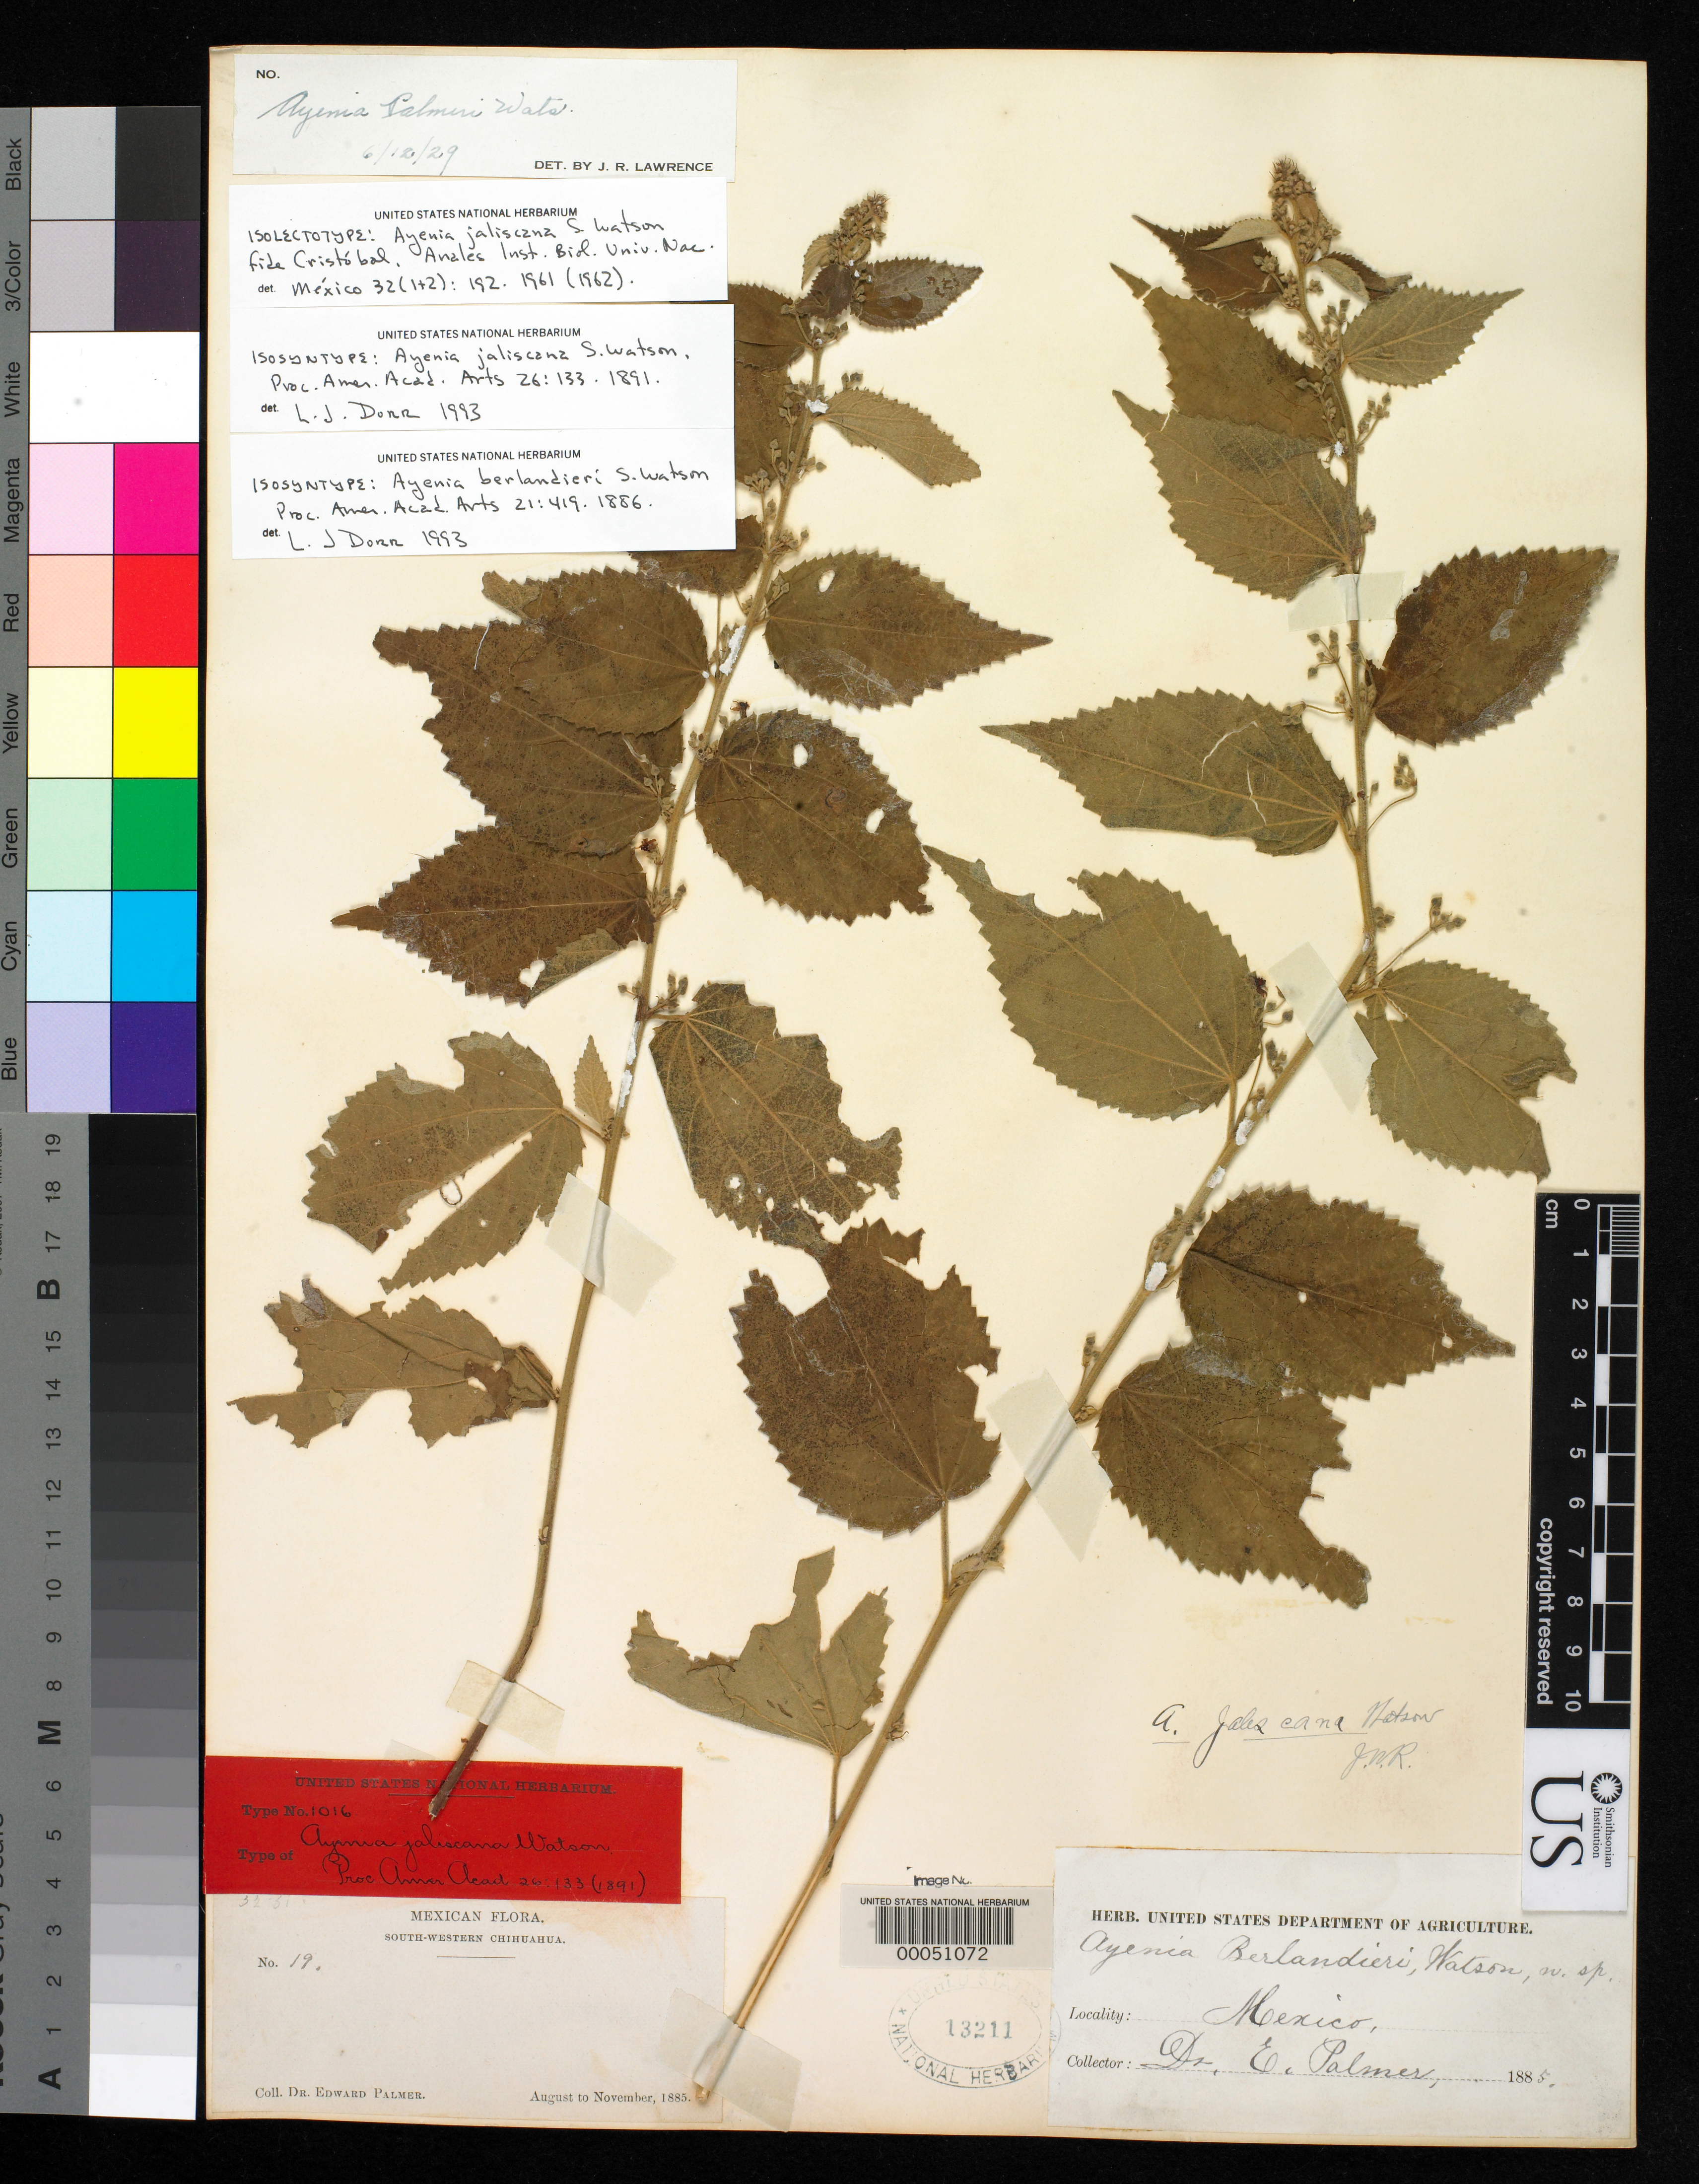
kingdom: Plantae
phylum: Tracheophyta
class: Magnoliopsida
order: Malvales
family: Malvaceae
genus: Ayenia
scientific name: Ayenia jaliscana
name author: S. Watson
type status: Isolectotype; Isosyntype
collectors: E. Palmer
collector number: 19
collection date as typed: Aug 1885 to -- Nov 1885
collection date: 1885-08/1885-11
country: Mexico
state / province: Chihuahua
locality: South-western Chihuahua.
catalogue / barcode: US 13211